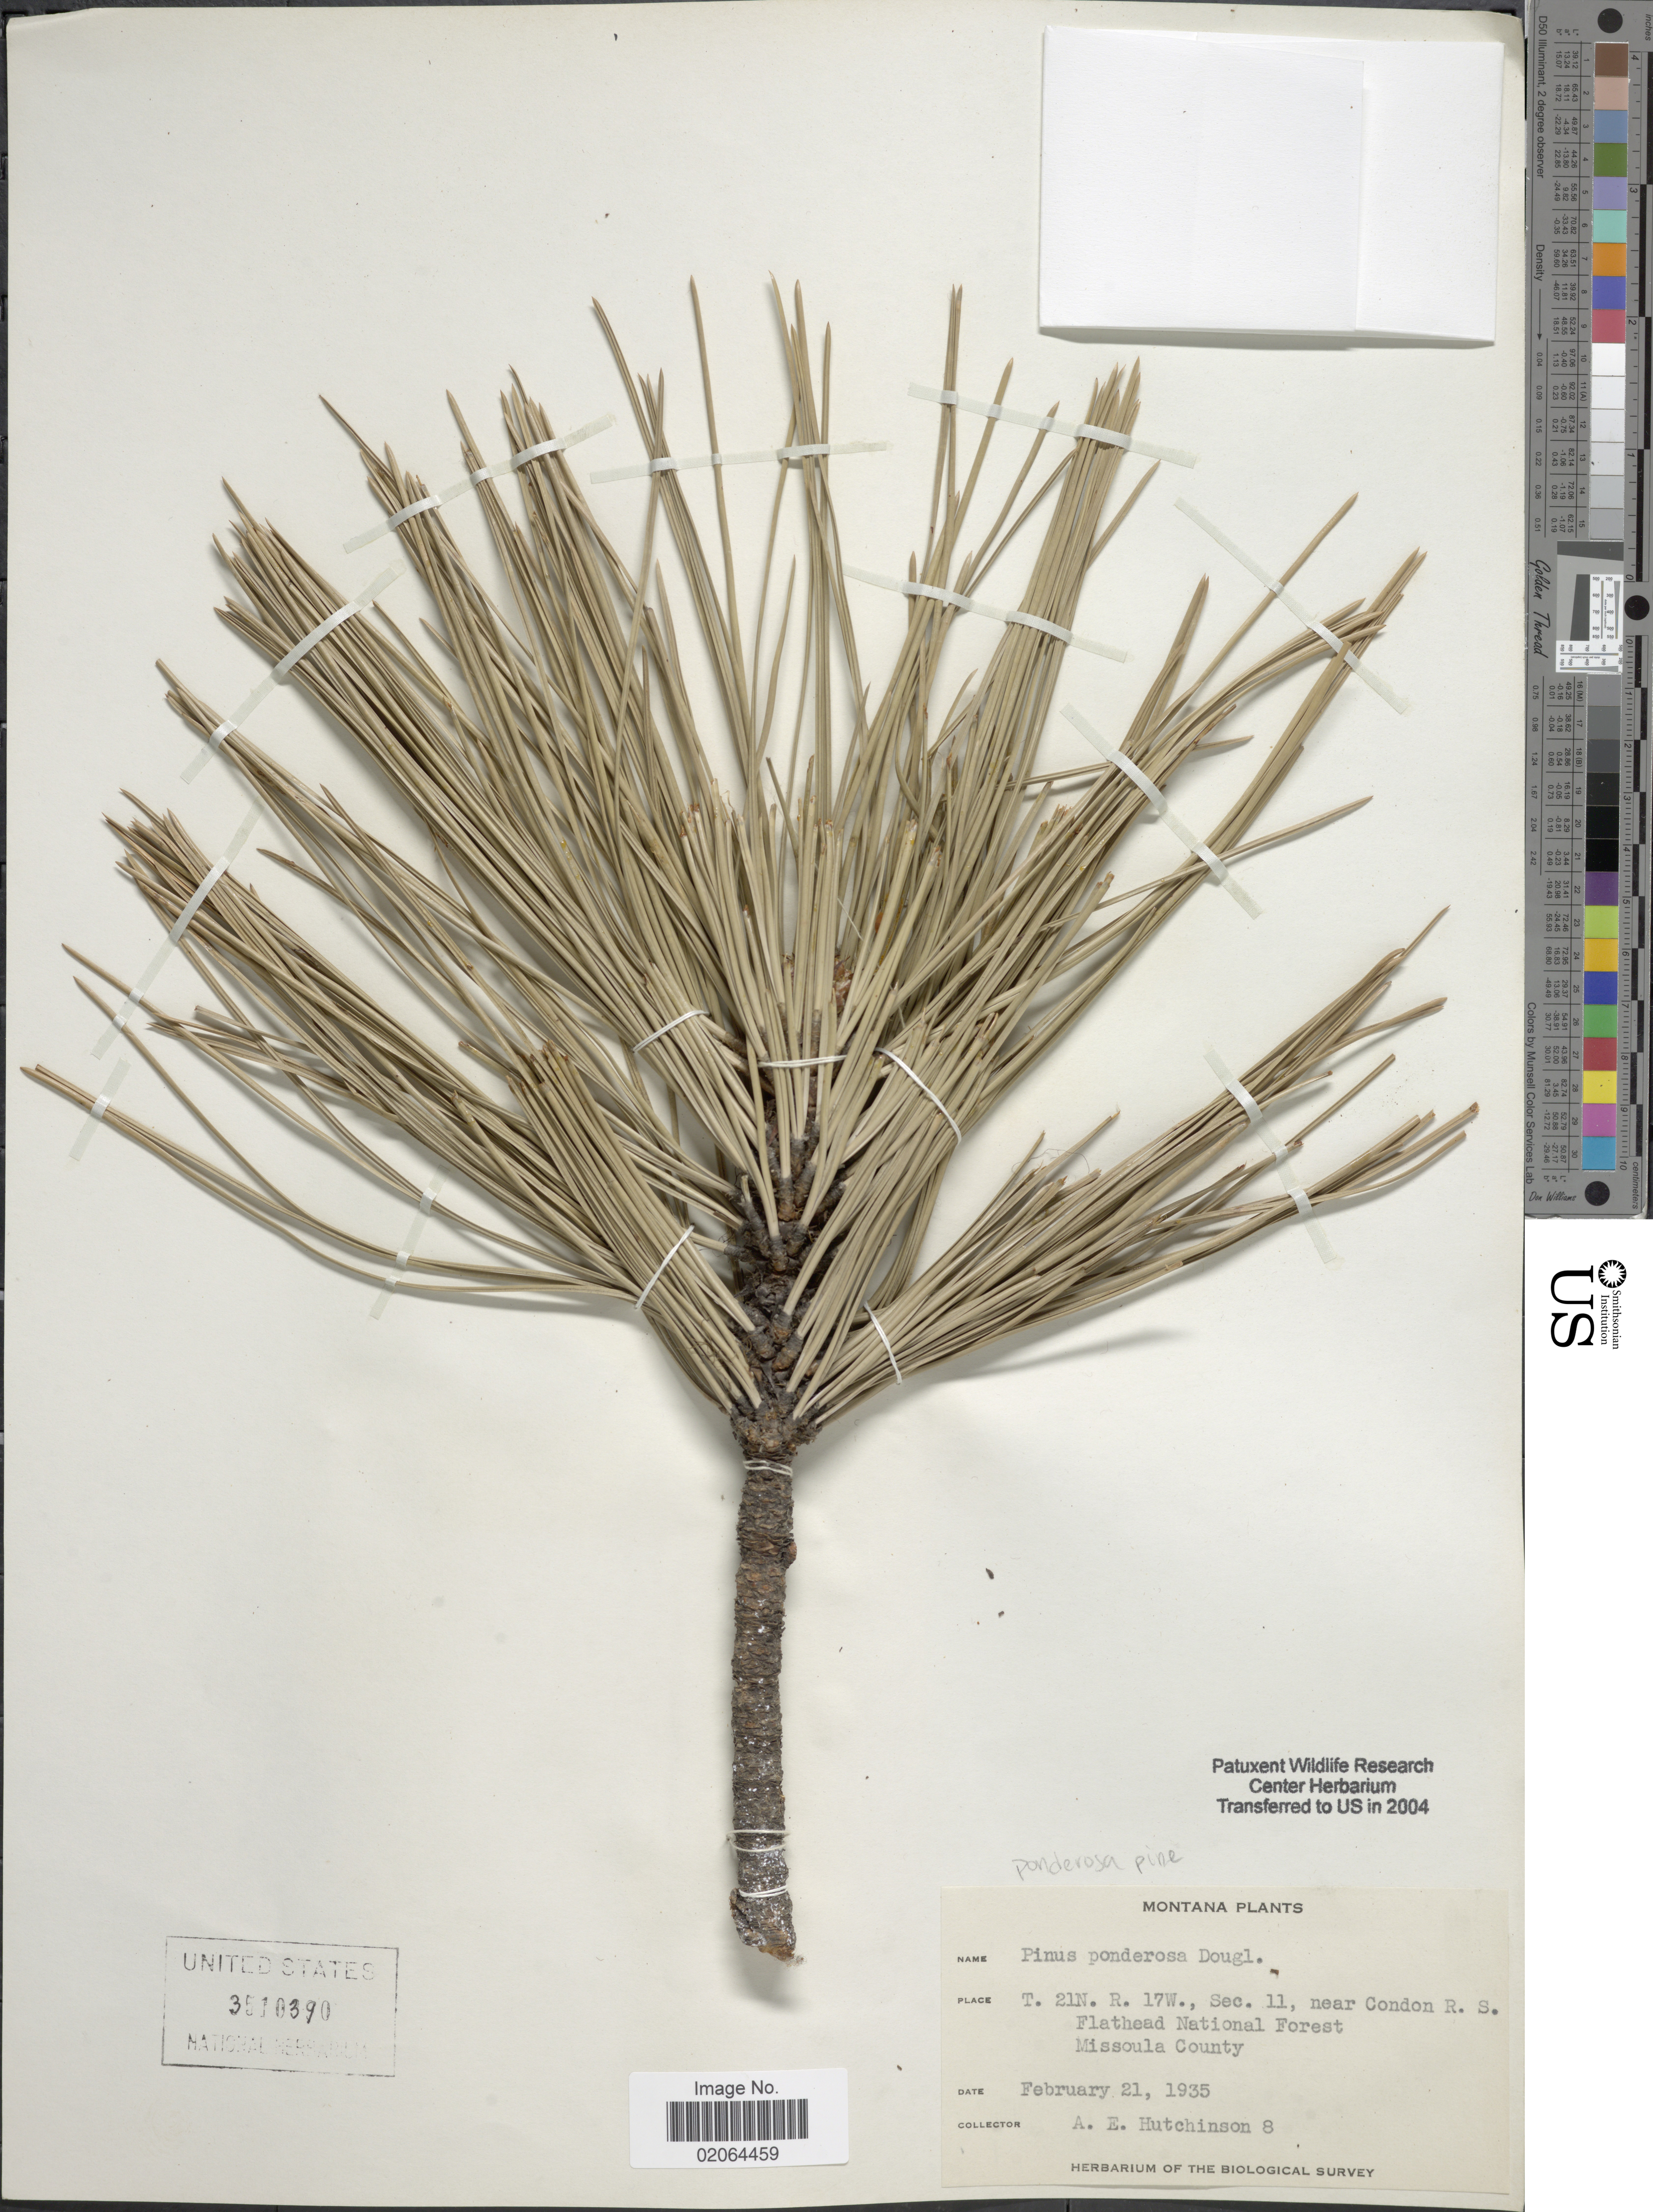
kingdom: Plantae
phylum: Tracheophyta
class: Pinopsida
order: Pinales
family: Pinaceae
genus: Pinus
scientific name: Pinus ponderosa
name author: Douglas ex C. Lawson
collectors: A. Hutchinson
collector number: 8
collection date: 1935-02-21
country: United States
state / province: Montana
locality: Montana, T.21N. R. 17W. Sec. 11, near Condon R.S..Missoula County.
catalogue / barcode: US 3510390